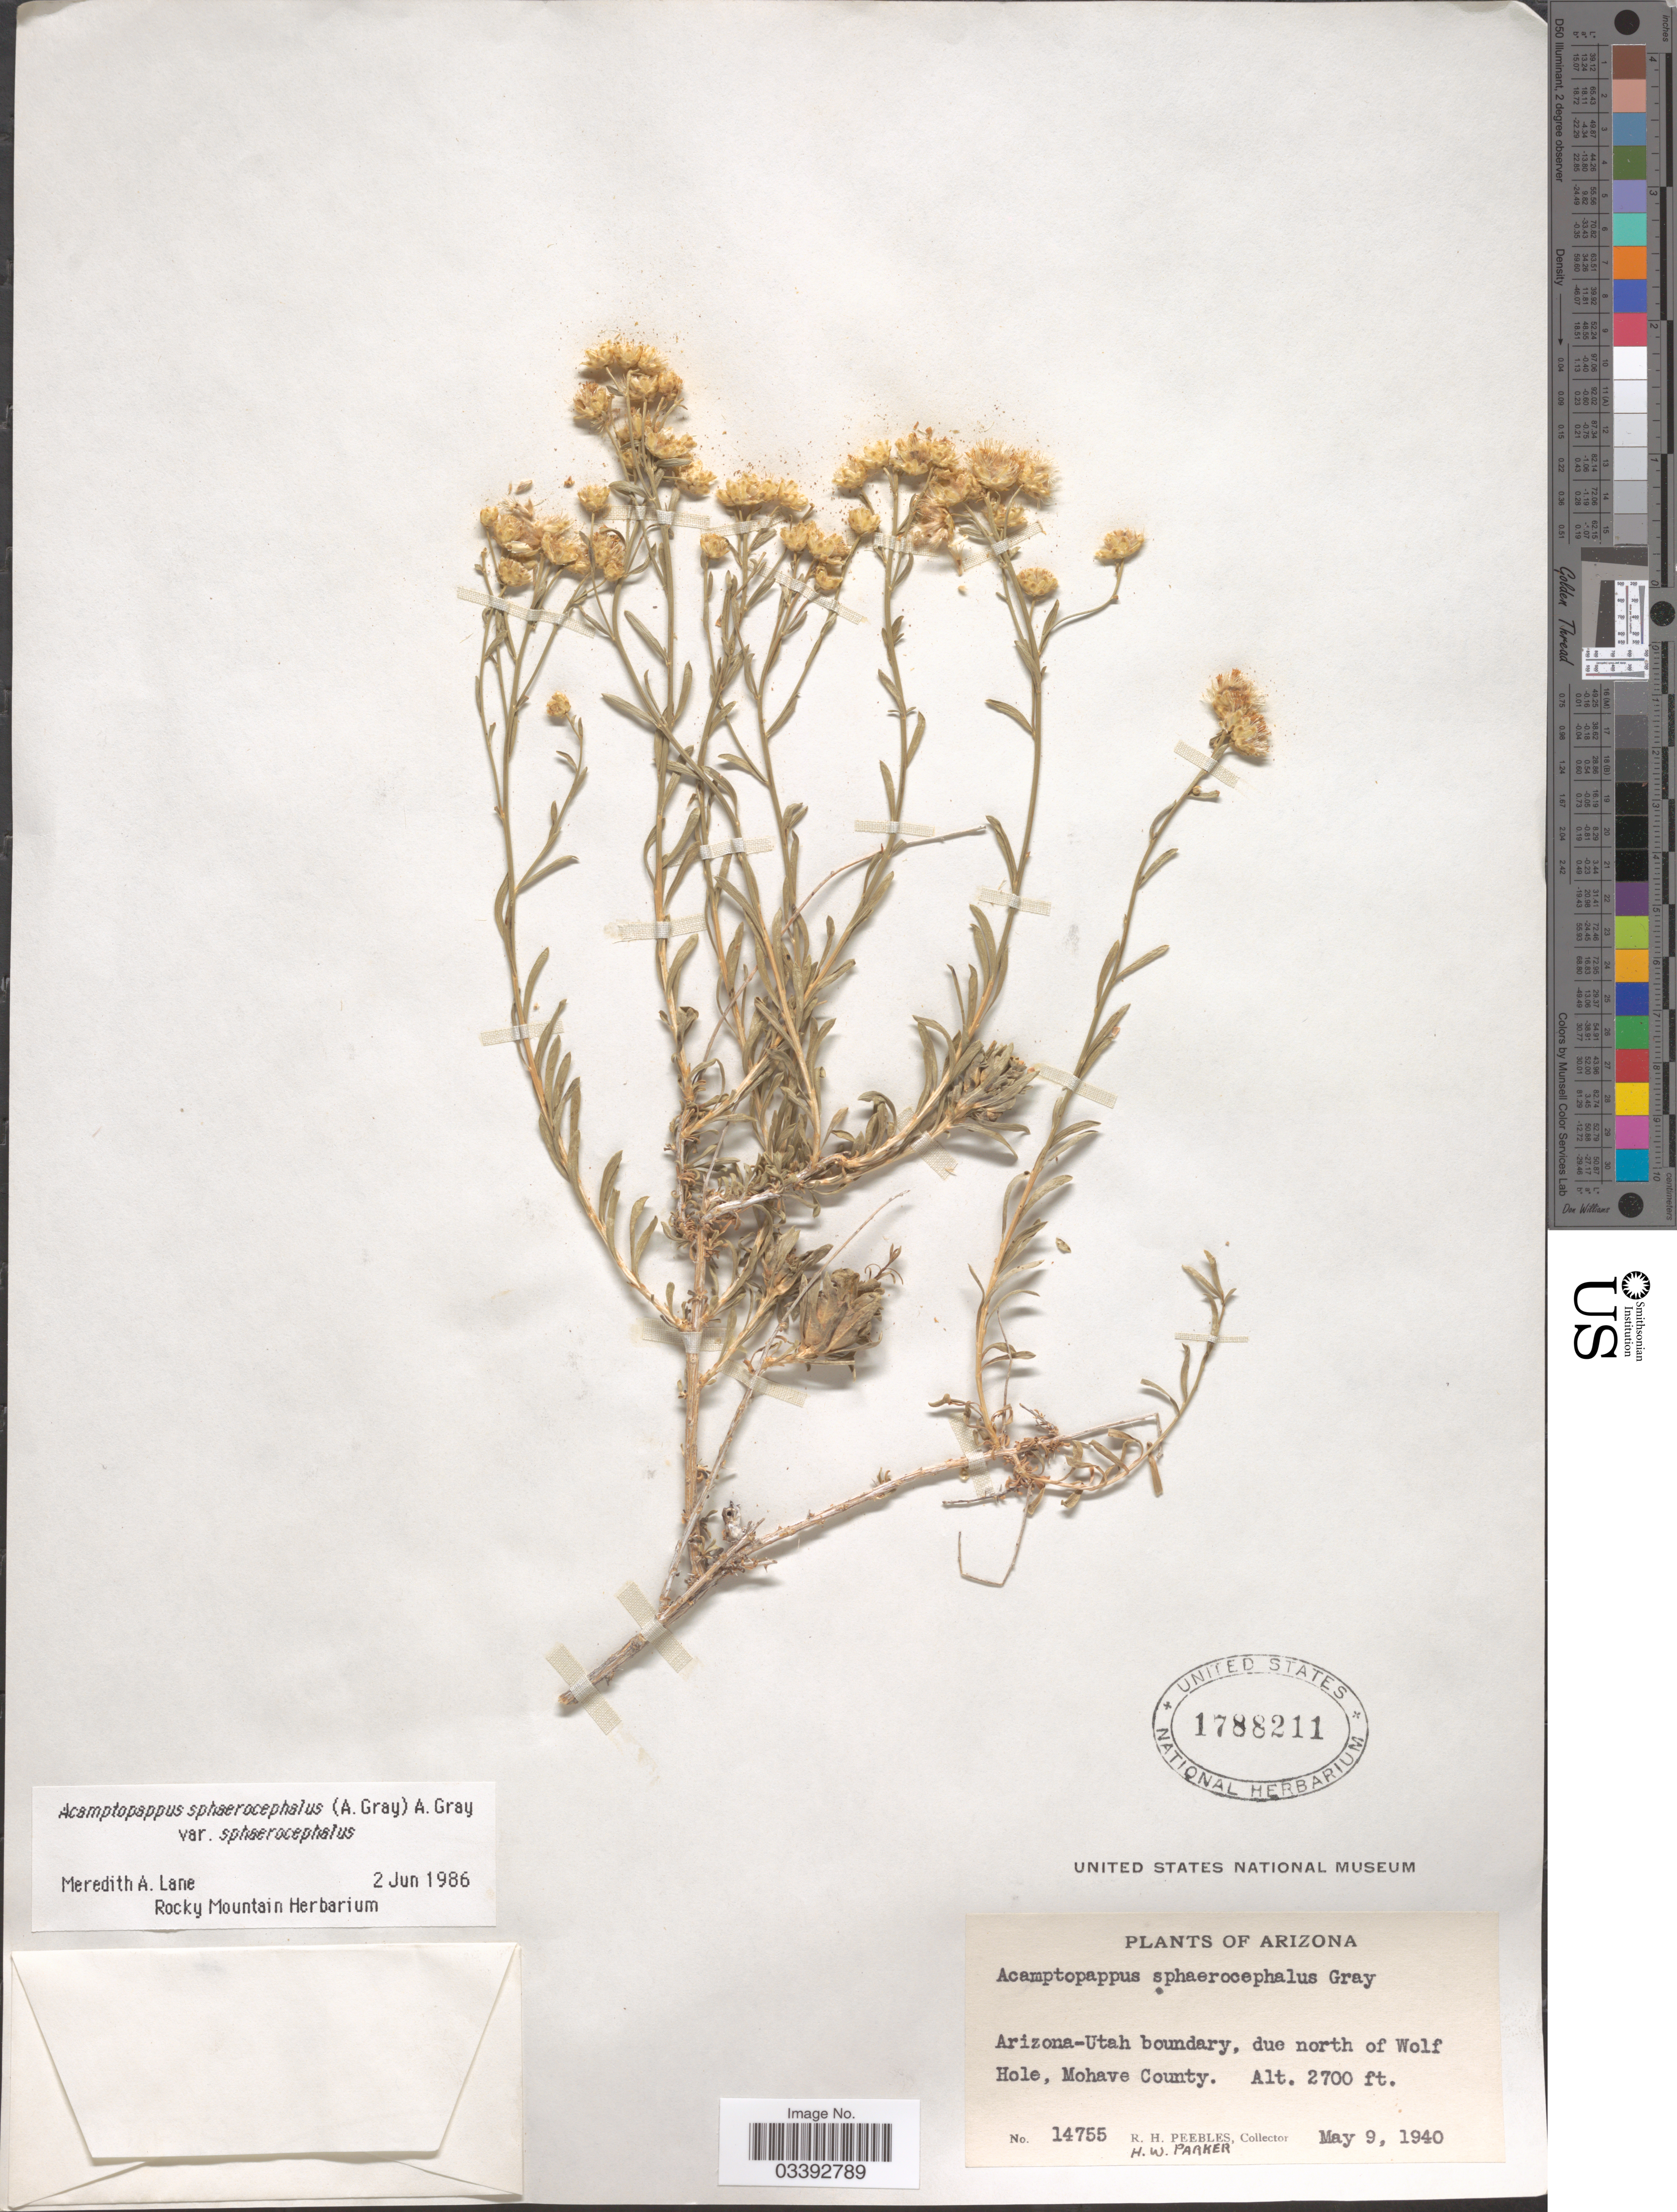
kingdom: Plantae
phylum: Tracheophyta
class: Magnoliopsida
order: Asterales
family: Asteraceae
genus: Acamptopappus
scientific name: Acamptopappus sphaerocephalus var. sphaerocephalus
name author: A. Gray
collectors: R. H. Peebles & H. W. Parker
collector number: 14755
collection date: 1940-05-09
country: United States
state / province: Arizona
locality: Arizona-Utah boundary, due north of Wolf Hole, Mohave County.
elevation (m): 823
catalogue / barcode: US 1788211